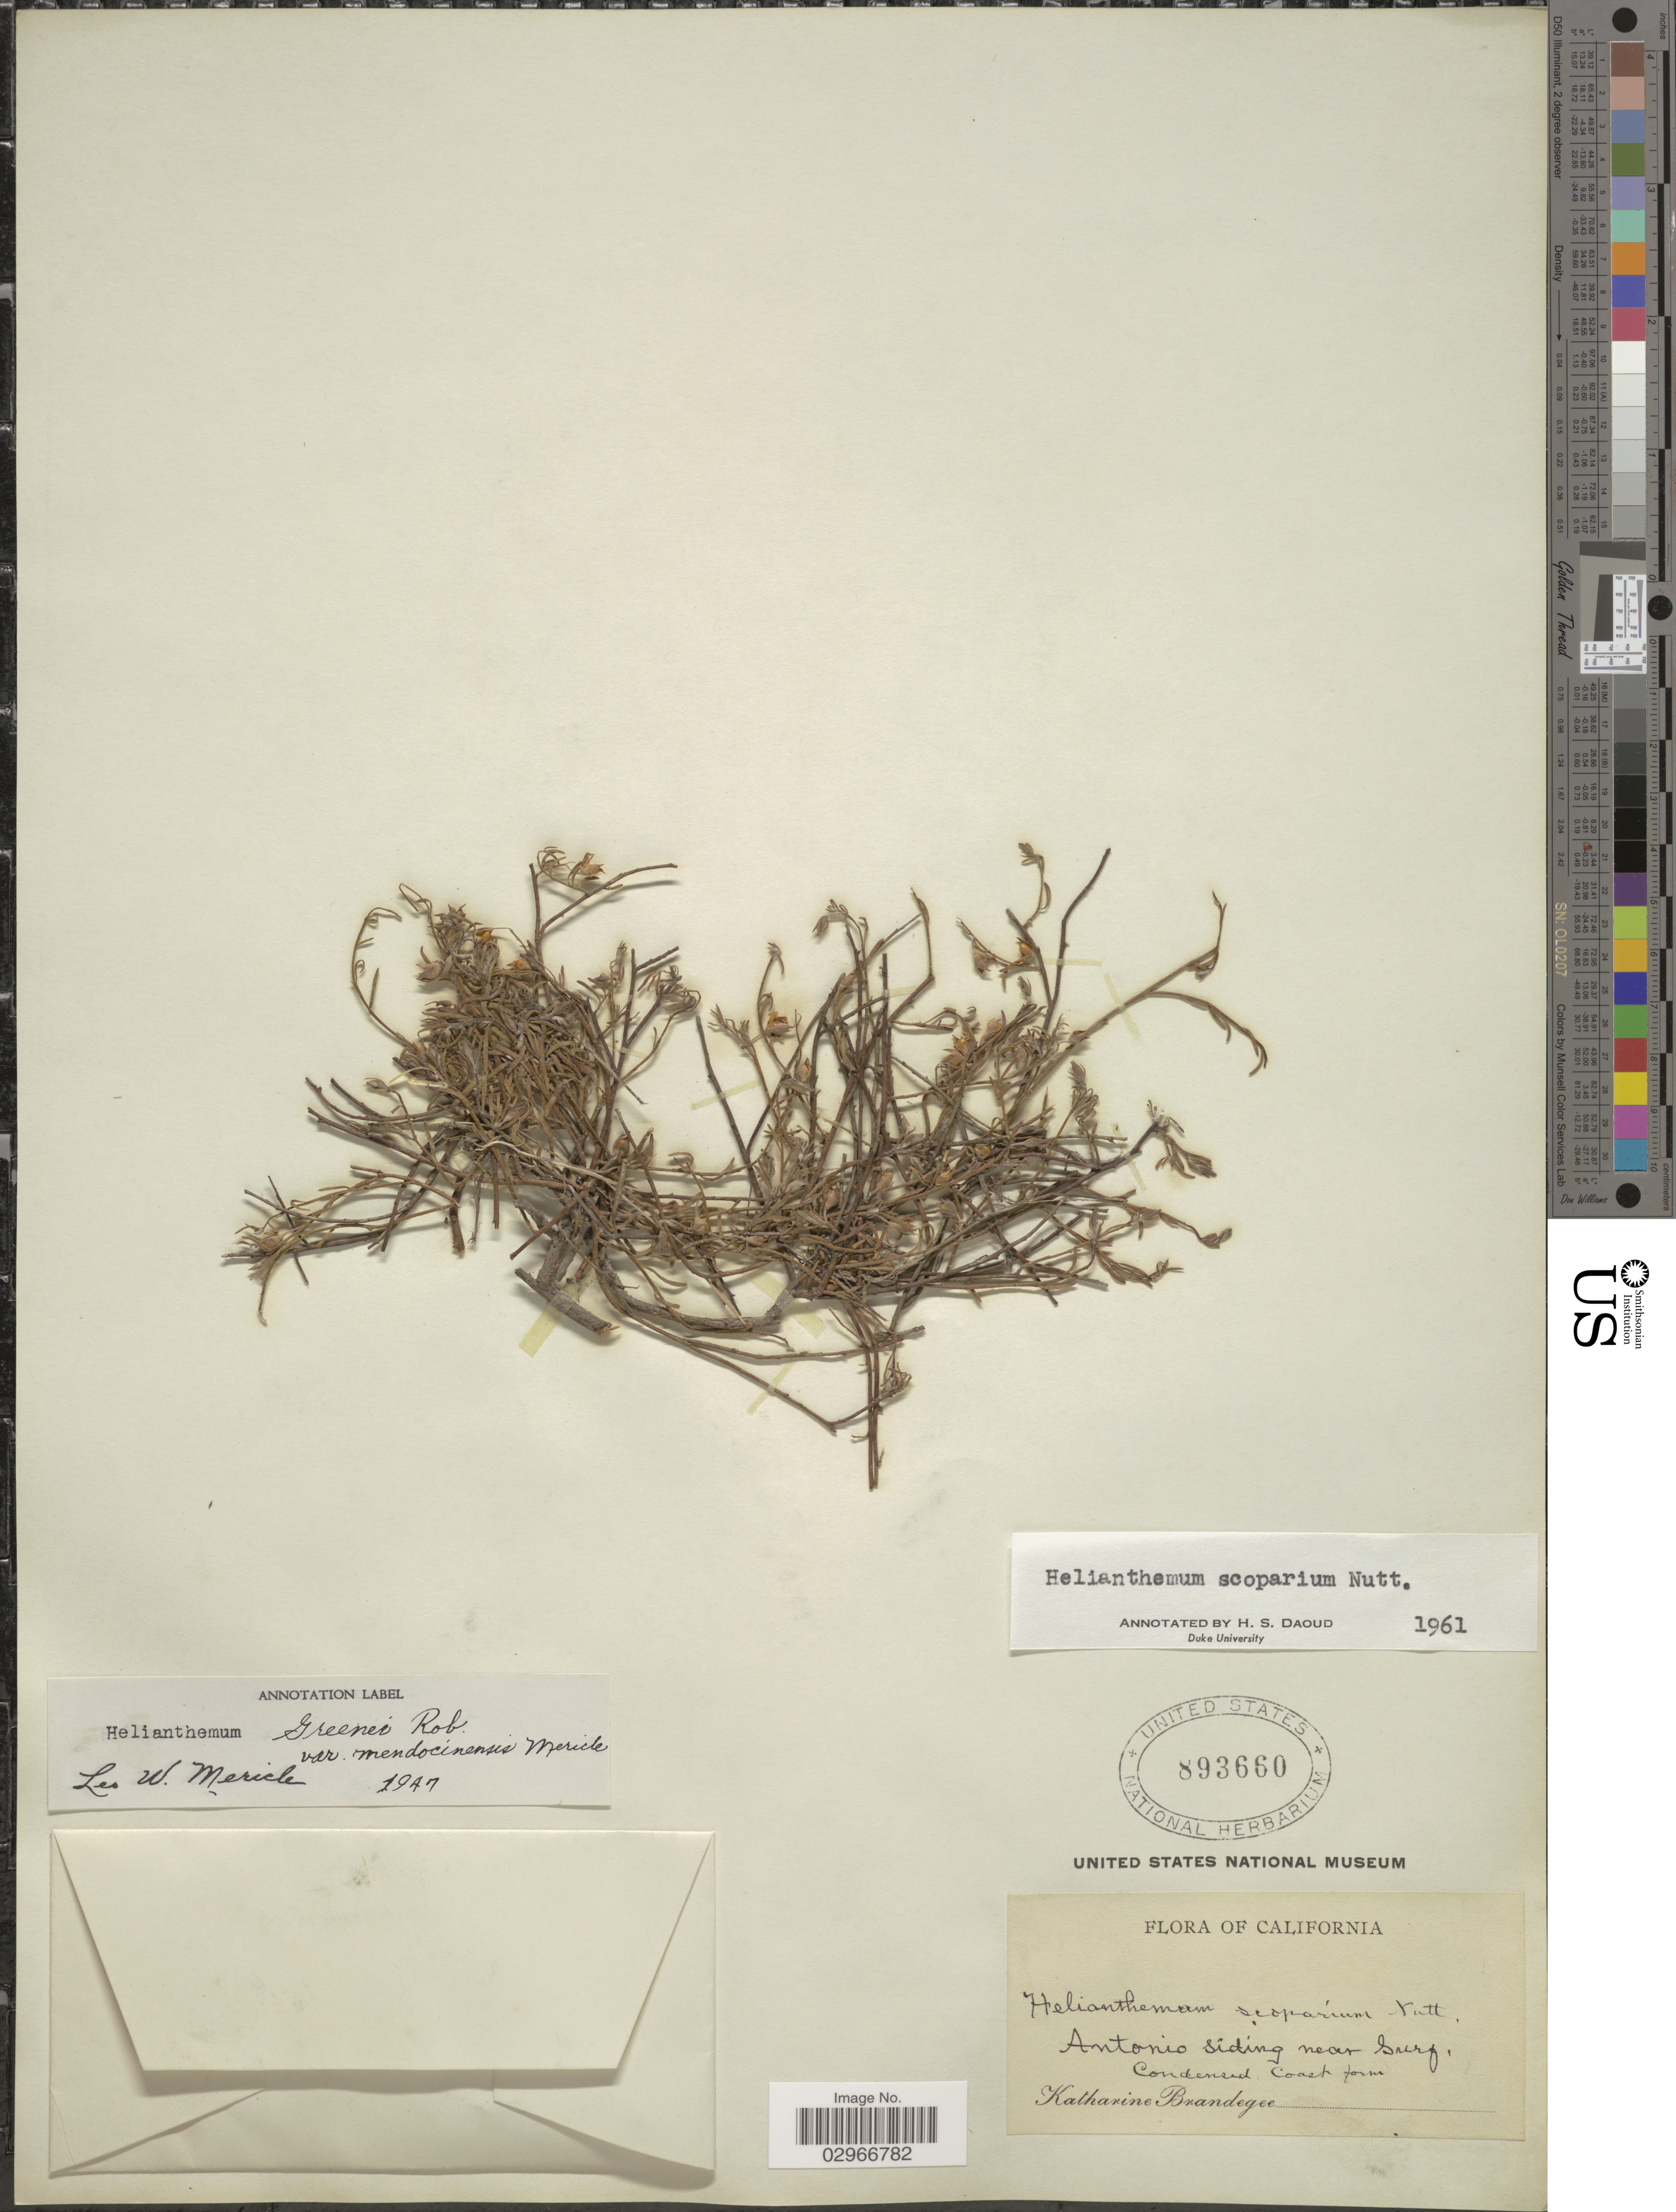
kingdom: Plantae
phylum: Tracheophyta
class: Magnoliopsida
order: Malvales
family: Cistaceae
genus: Helianthemum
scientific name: Helianthemum scoparium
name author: Nutt. ex Torr. & A. Gray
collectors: M. K. Brandegee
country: United States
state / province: California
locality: Antonio siding near Surf. Condensed Coast form.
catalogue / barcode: US 893660